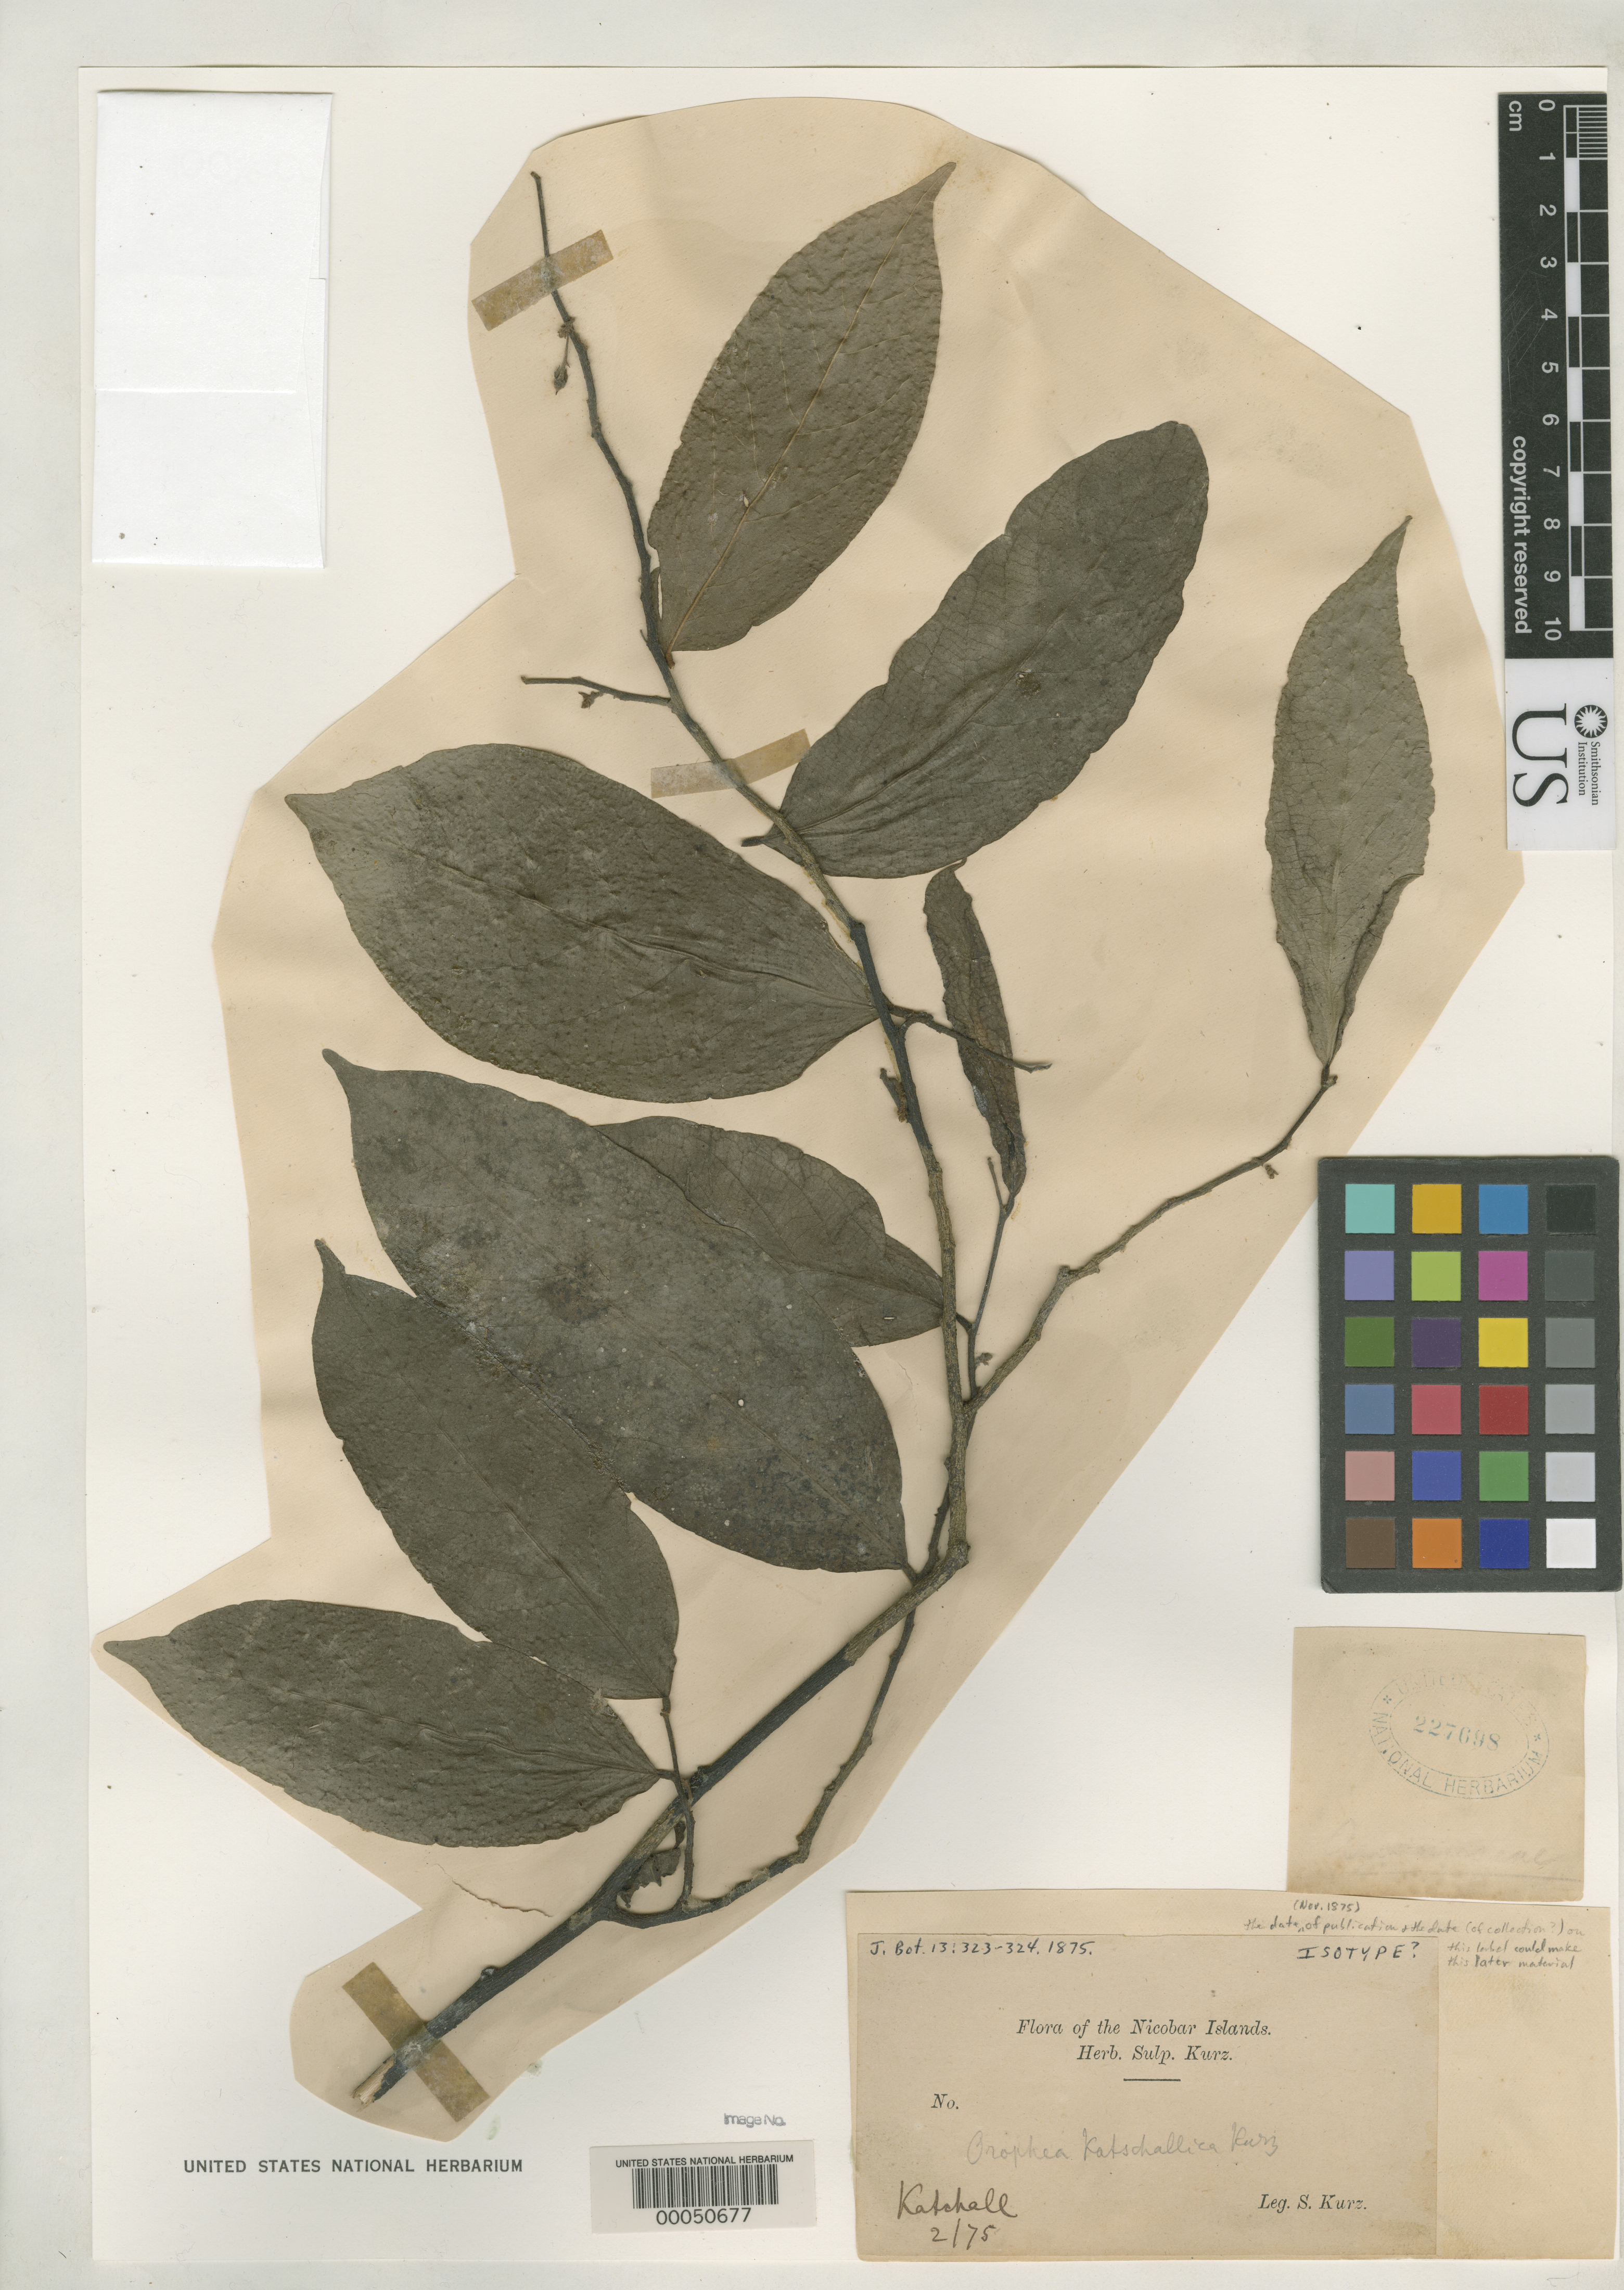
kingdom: Plantae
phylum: Tracheophyta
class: Magnoliopsida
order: Magnoliales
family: Annonaceae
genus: Orophea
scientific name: Orophea katschallica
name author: Kurz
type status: Isotype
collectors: W. Kurz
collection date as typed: Feb 1875 or 02 --- 1875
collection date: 1875-02 or 1875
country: India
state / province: Andaman and Nicobar Islands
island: Nicobar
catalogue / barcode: US 227698